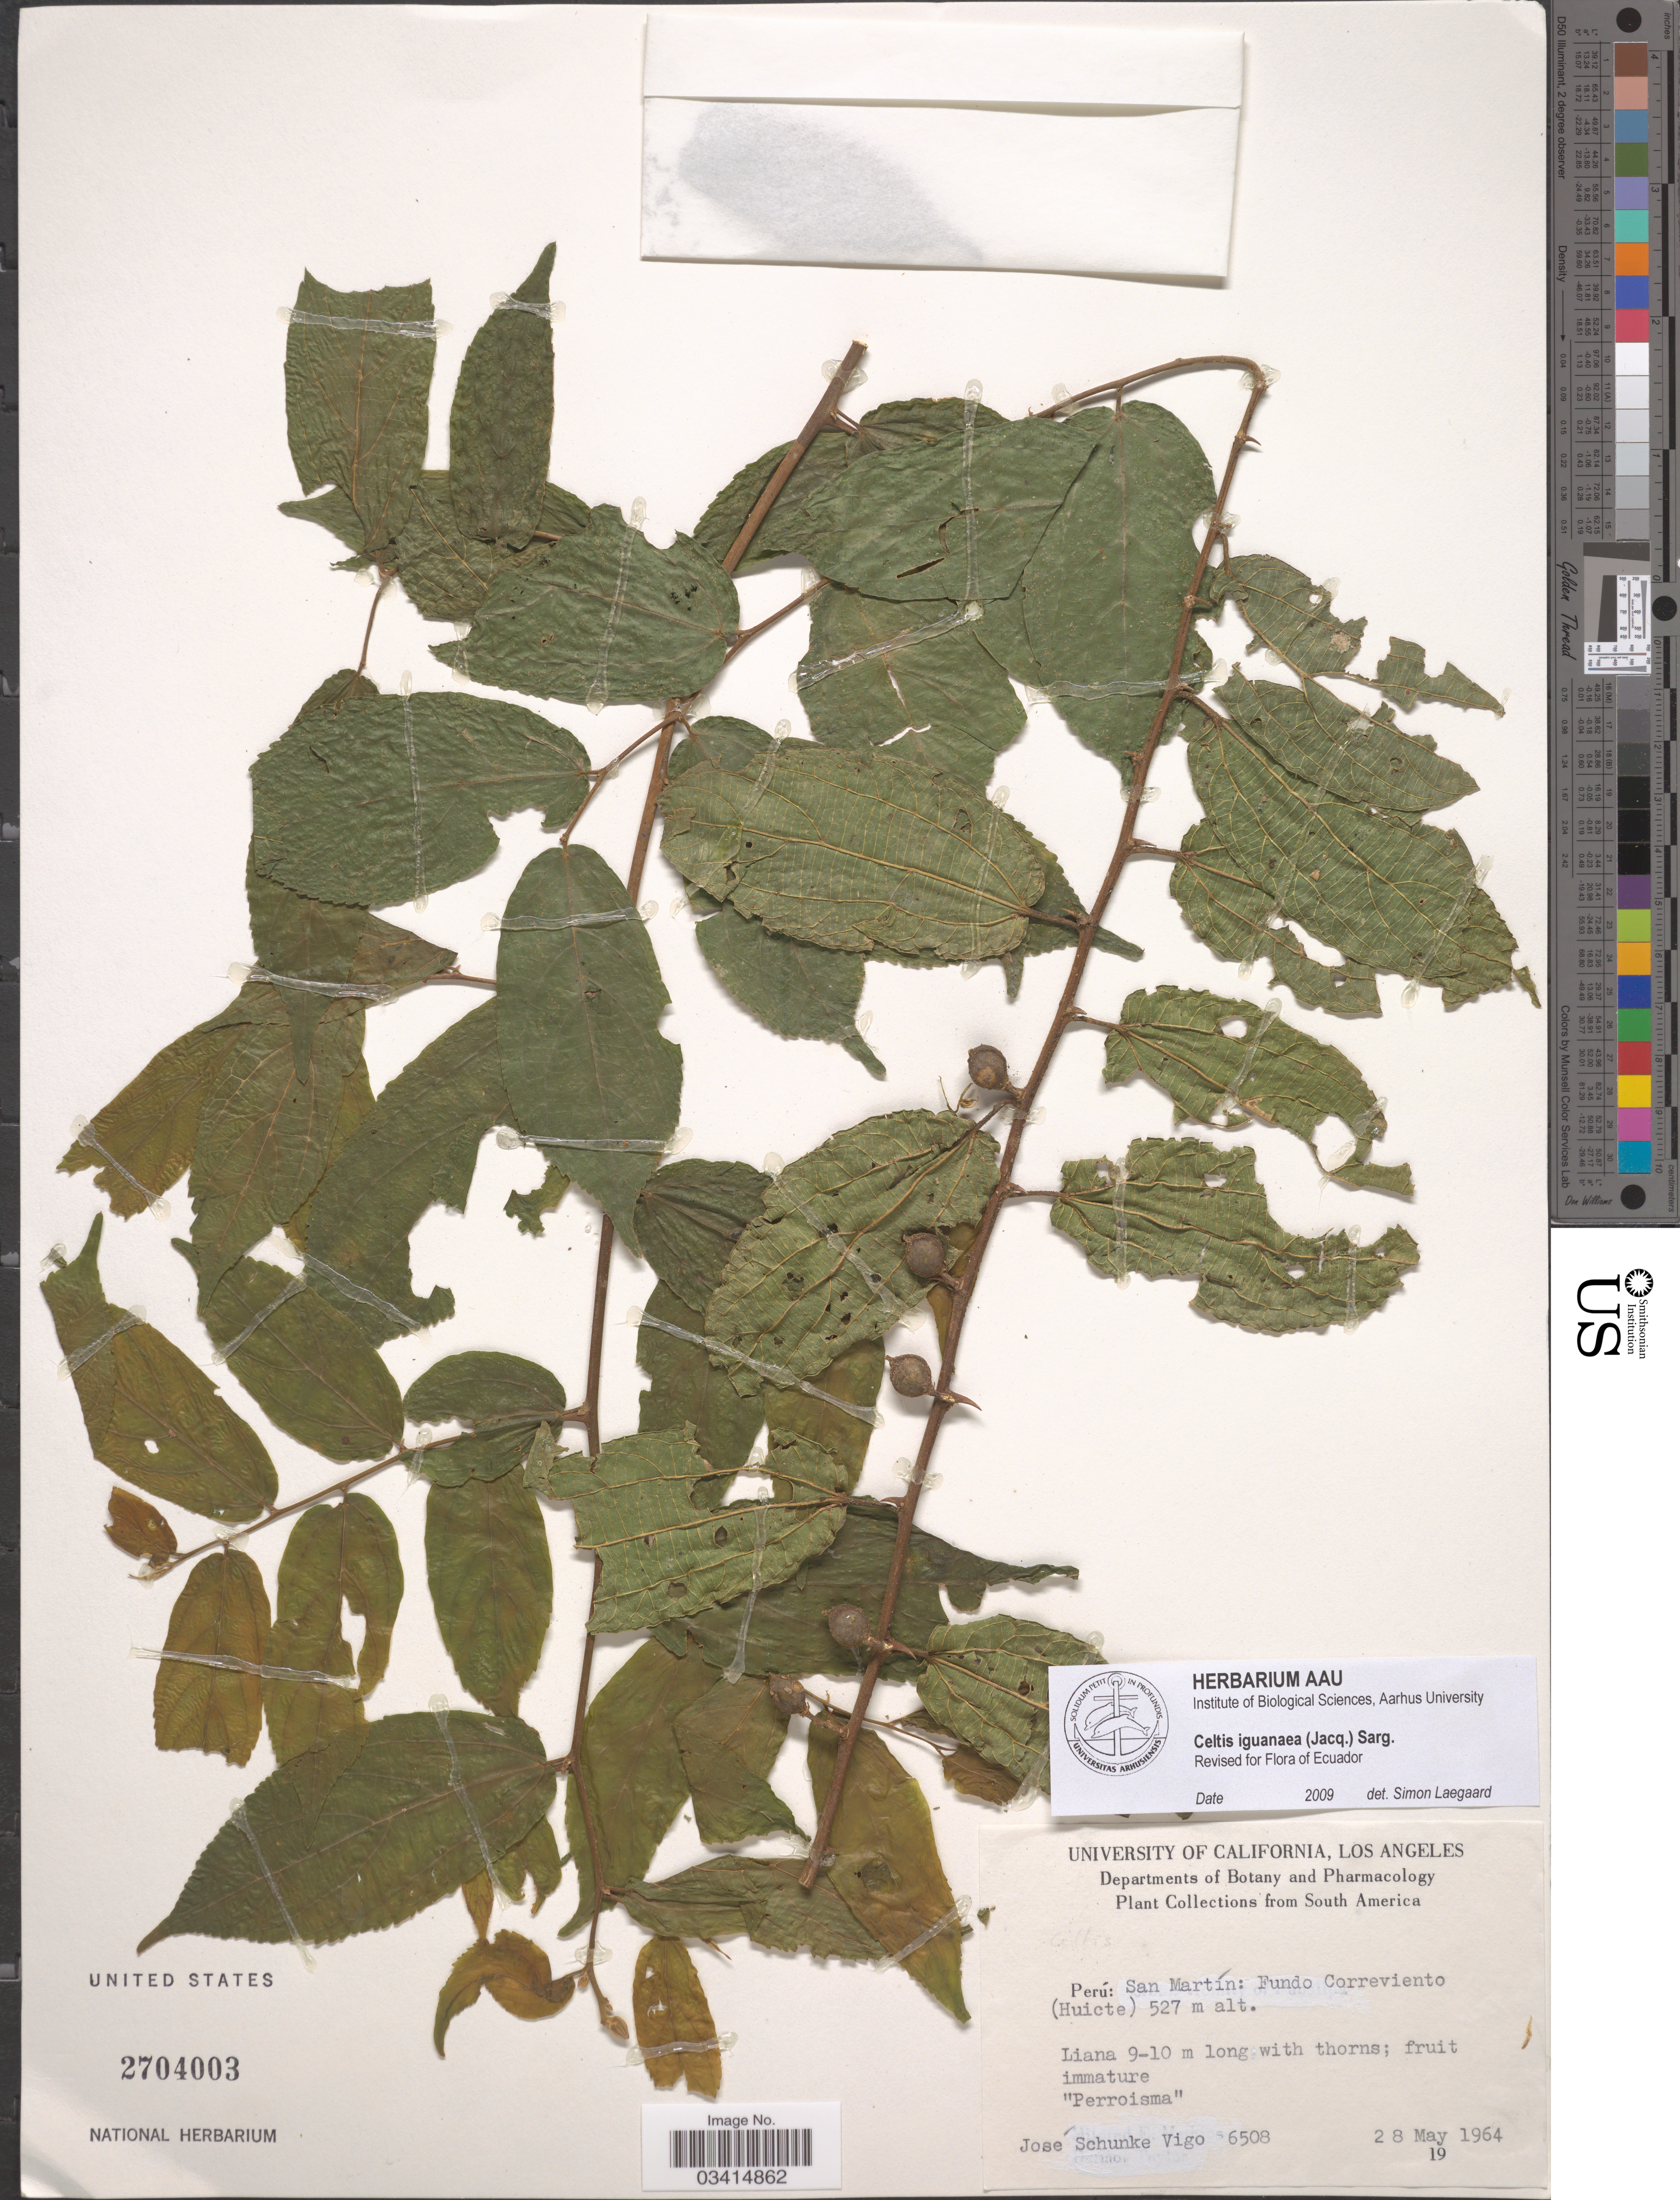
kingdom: Plantae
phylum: Tracheophyta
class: Magnoliopsida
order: Rosales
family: Cannabaceae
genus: Celtis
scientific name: Celtis iguanaea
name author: (Jacq.) Sarg.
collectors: J. Schunke Vigo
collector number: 6508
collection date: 1964-05-28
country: Peru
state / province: San Martín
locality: Fundo Correviento (Huicte).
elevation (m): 527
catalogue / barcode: US 2704003